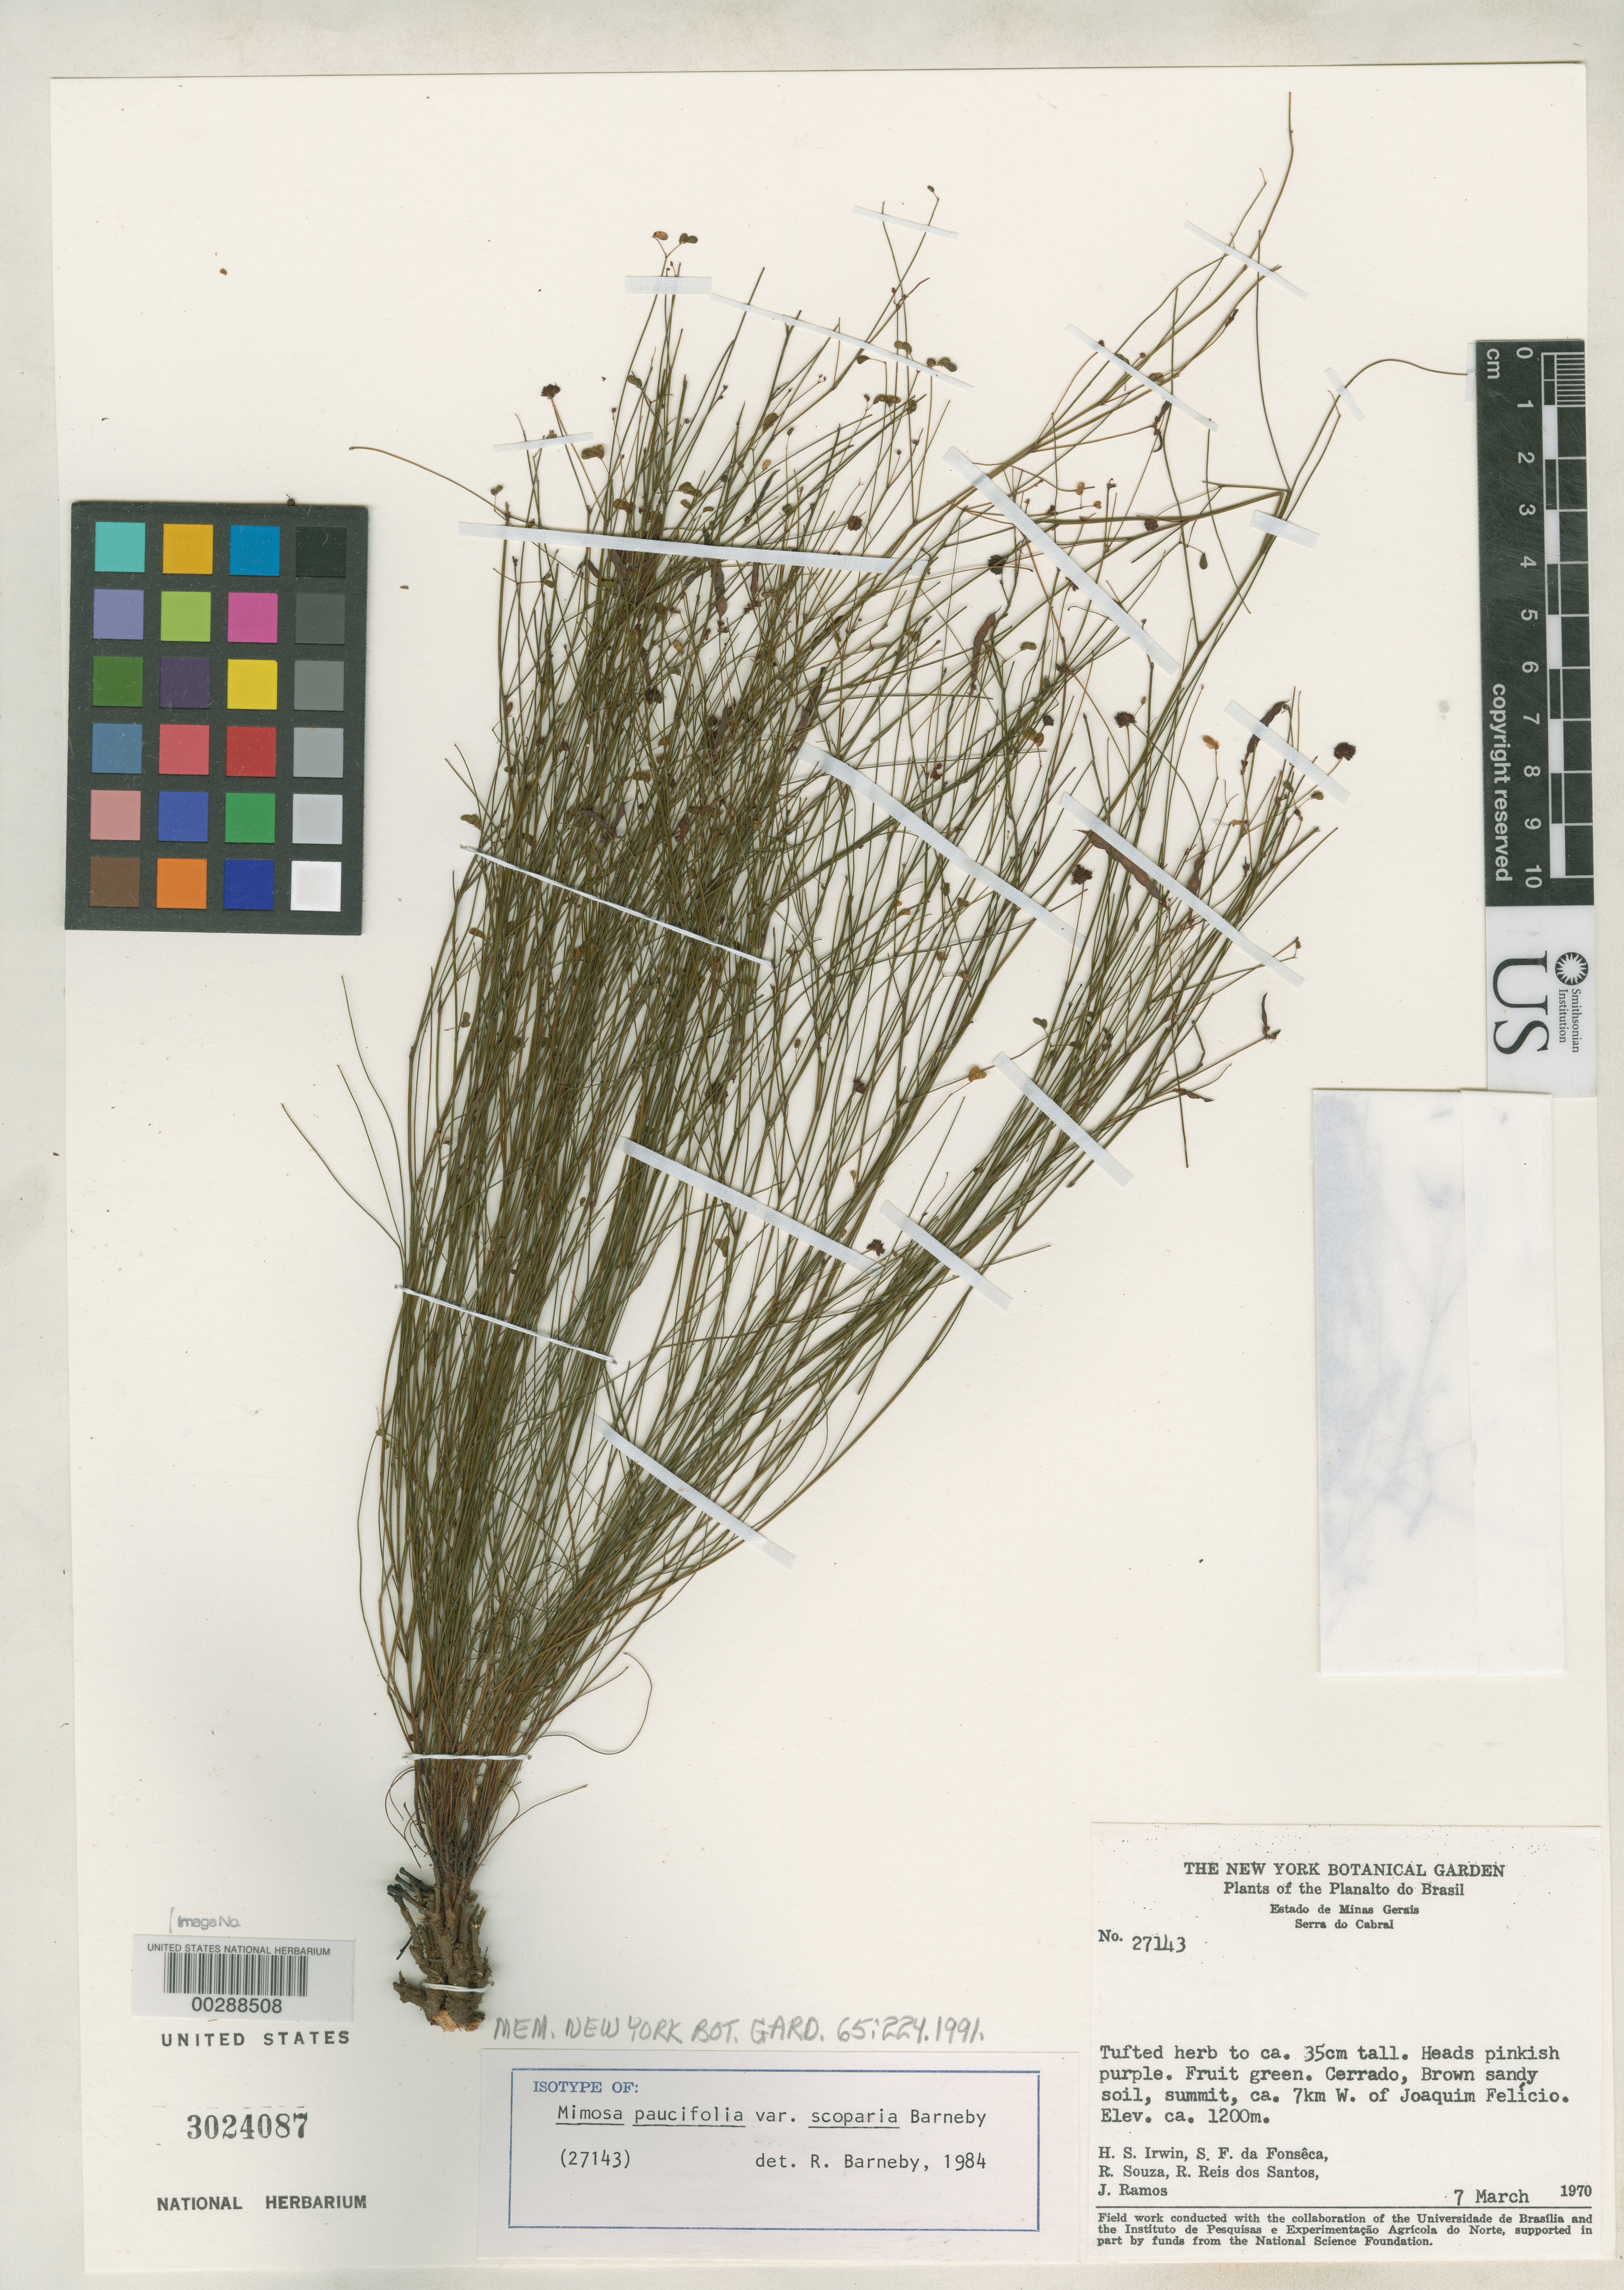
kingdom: Plantae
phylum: Tracheophyta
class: Magnoliopsida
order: Fabales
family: Fabaceae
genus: Mimosa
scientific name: Mimosa paucifolia var. scoparia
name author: Barneby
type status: Isotype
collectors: H. Irwin, S. F. Fonsêca, R. Souza, R. G. P. Santos & J. F. Ramos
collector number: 27143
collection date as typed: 07 Mar 1970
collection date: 1970-03-07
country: Brazil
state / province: Minas Gerais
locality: Serra do Cabral, Cerrado, ca. 7 km W of Joaquim Felicio.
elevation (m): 1200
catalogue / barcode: US 3024087